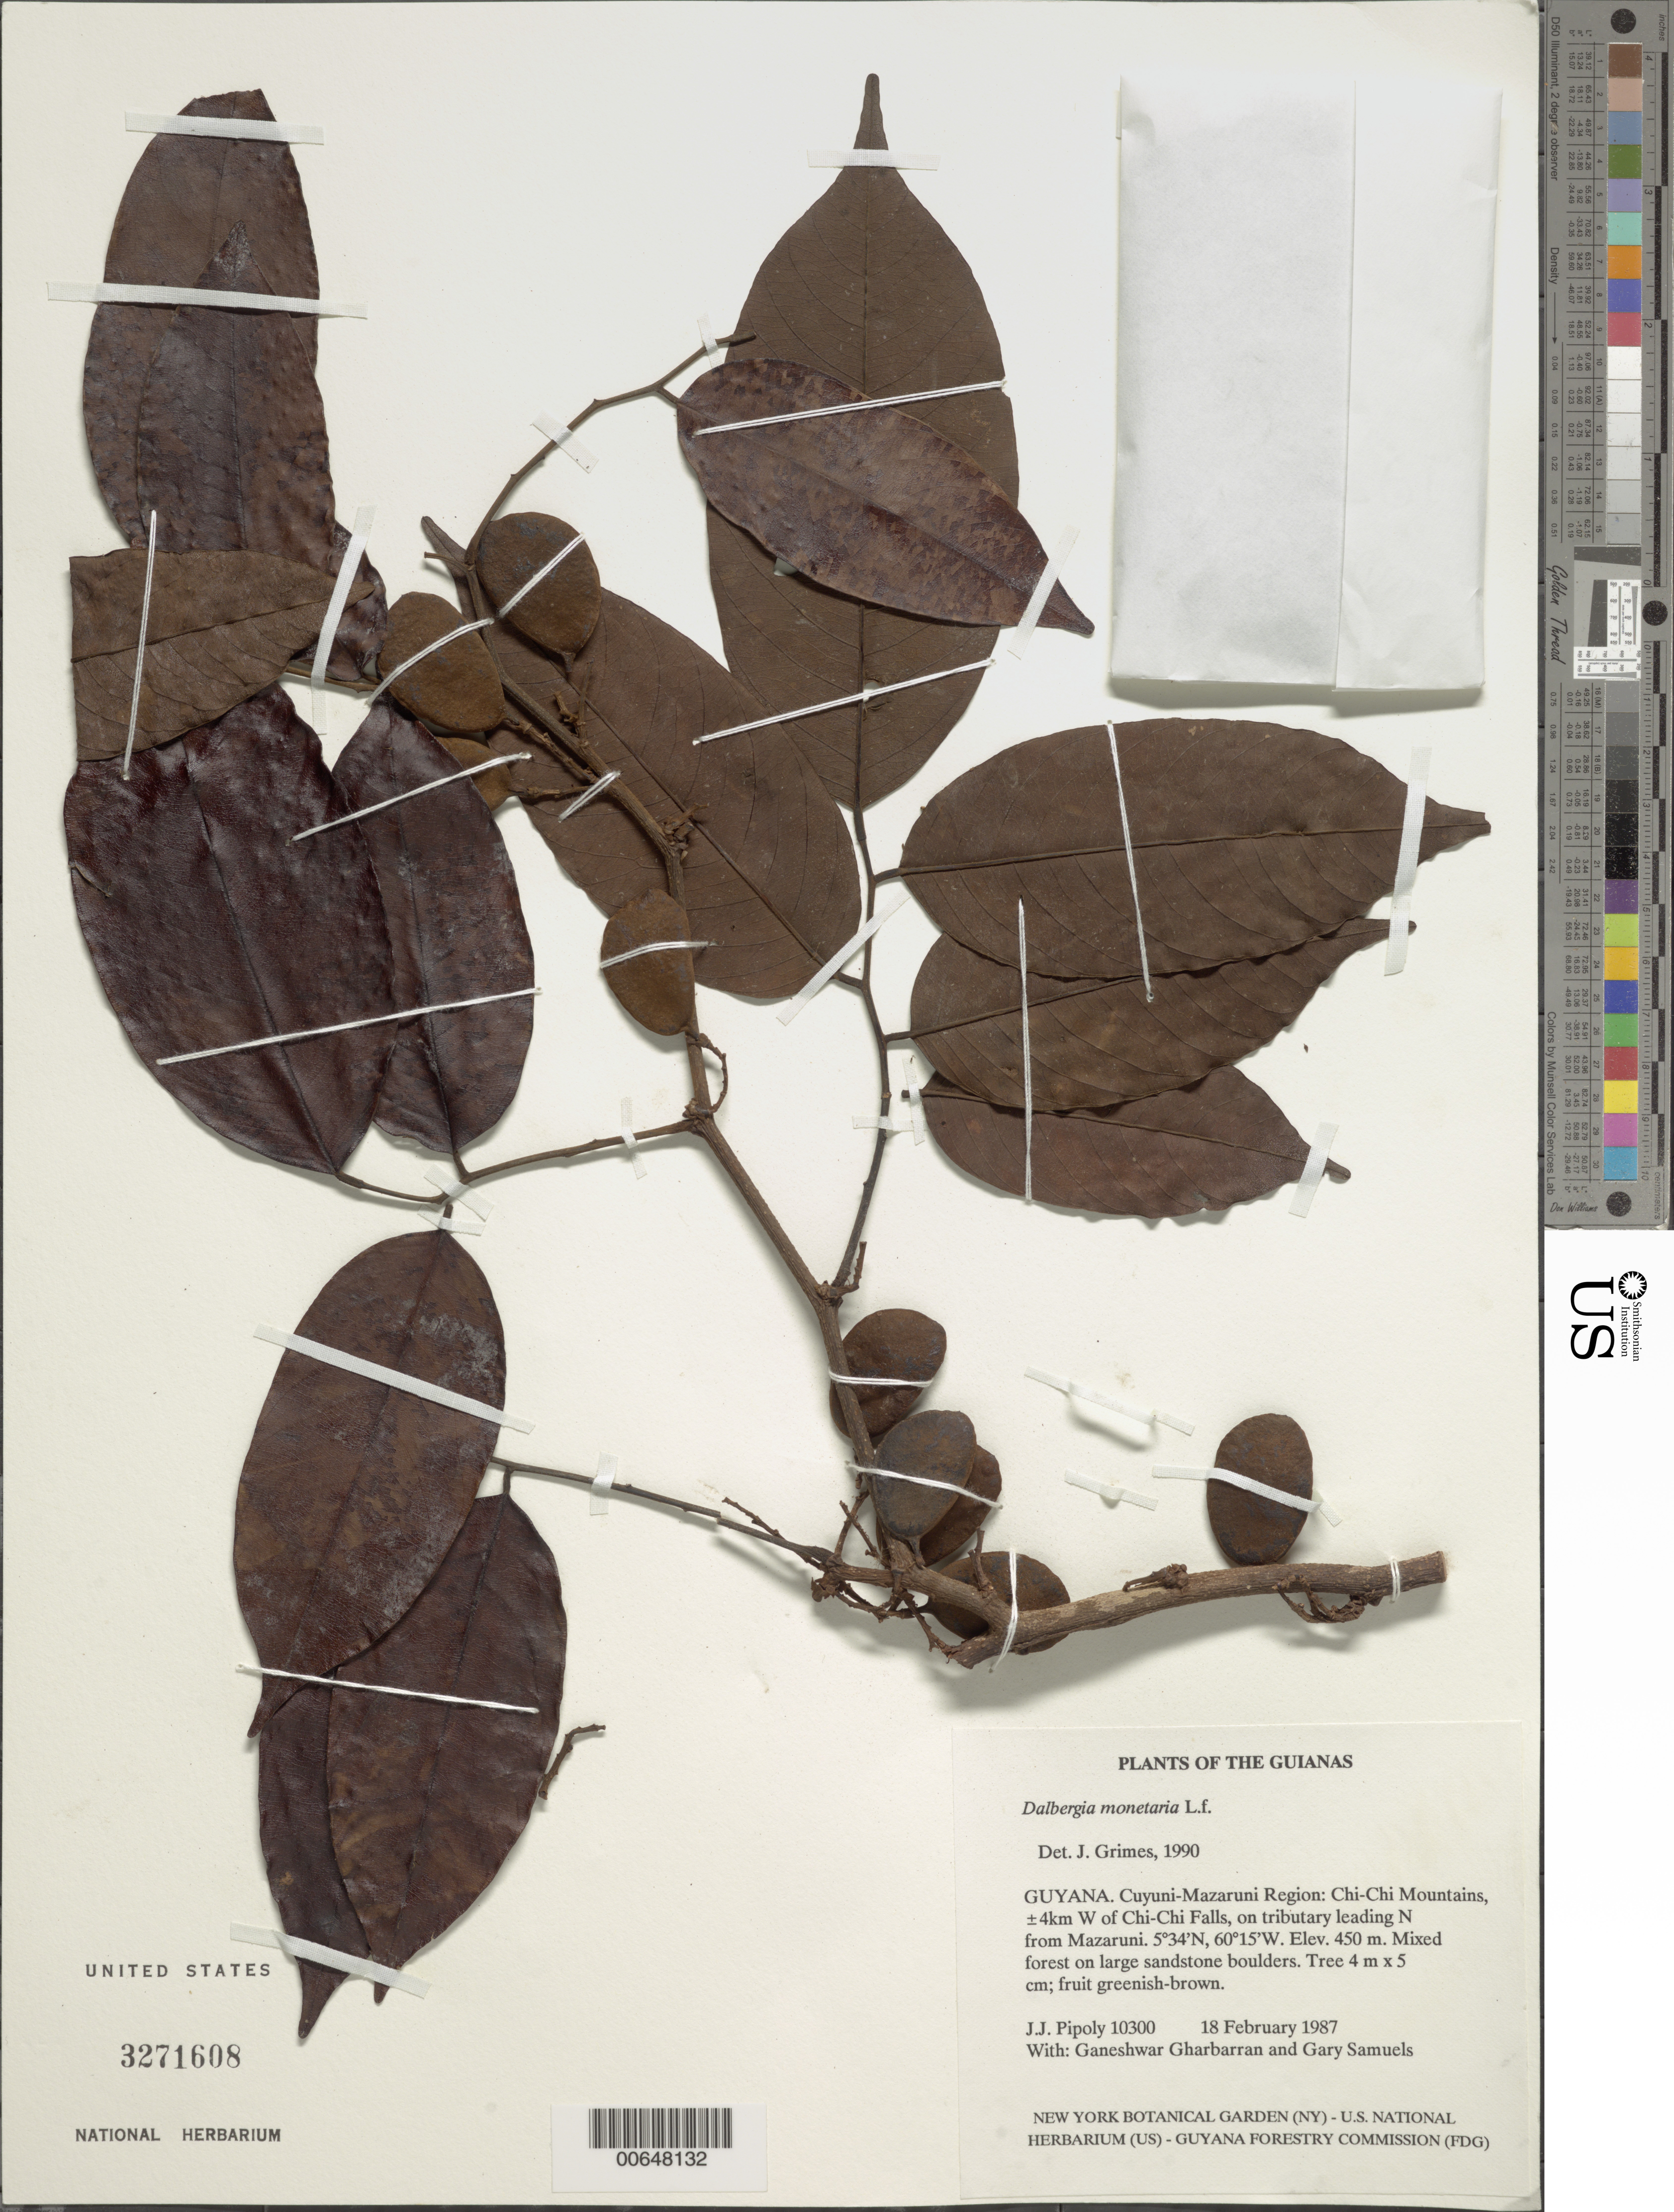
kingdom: Plantae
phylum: Tracheophyta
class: Magnoliopsida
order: Fabales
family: Fabaceae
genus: Dalbergia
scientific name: Dalbergia monetaria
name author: L. f.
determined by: Grimes, J.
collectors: J. J. Pipoly, G. Gharbarran & G. Samuels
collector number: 10300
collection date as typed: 18 February 1987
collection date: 1987-02-18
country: Guyana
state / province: Cuyuni-Mazaruni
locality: Chi-Chi Mountains, ±4km W of Chi-Chi Falls, on tributary leading N from Mazaruni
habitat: Mixed forest on large sandstone boulders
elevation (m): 450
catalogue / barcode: US 3271608